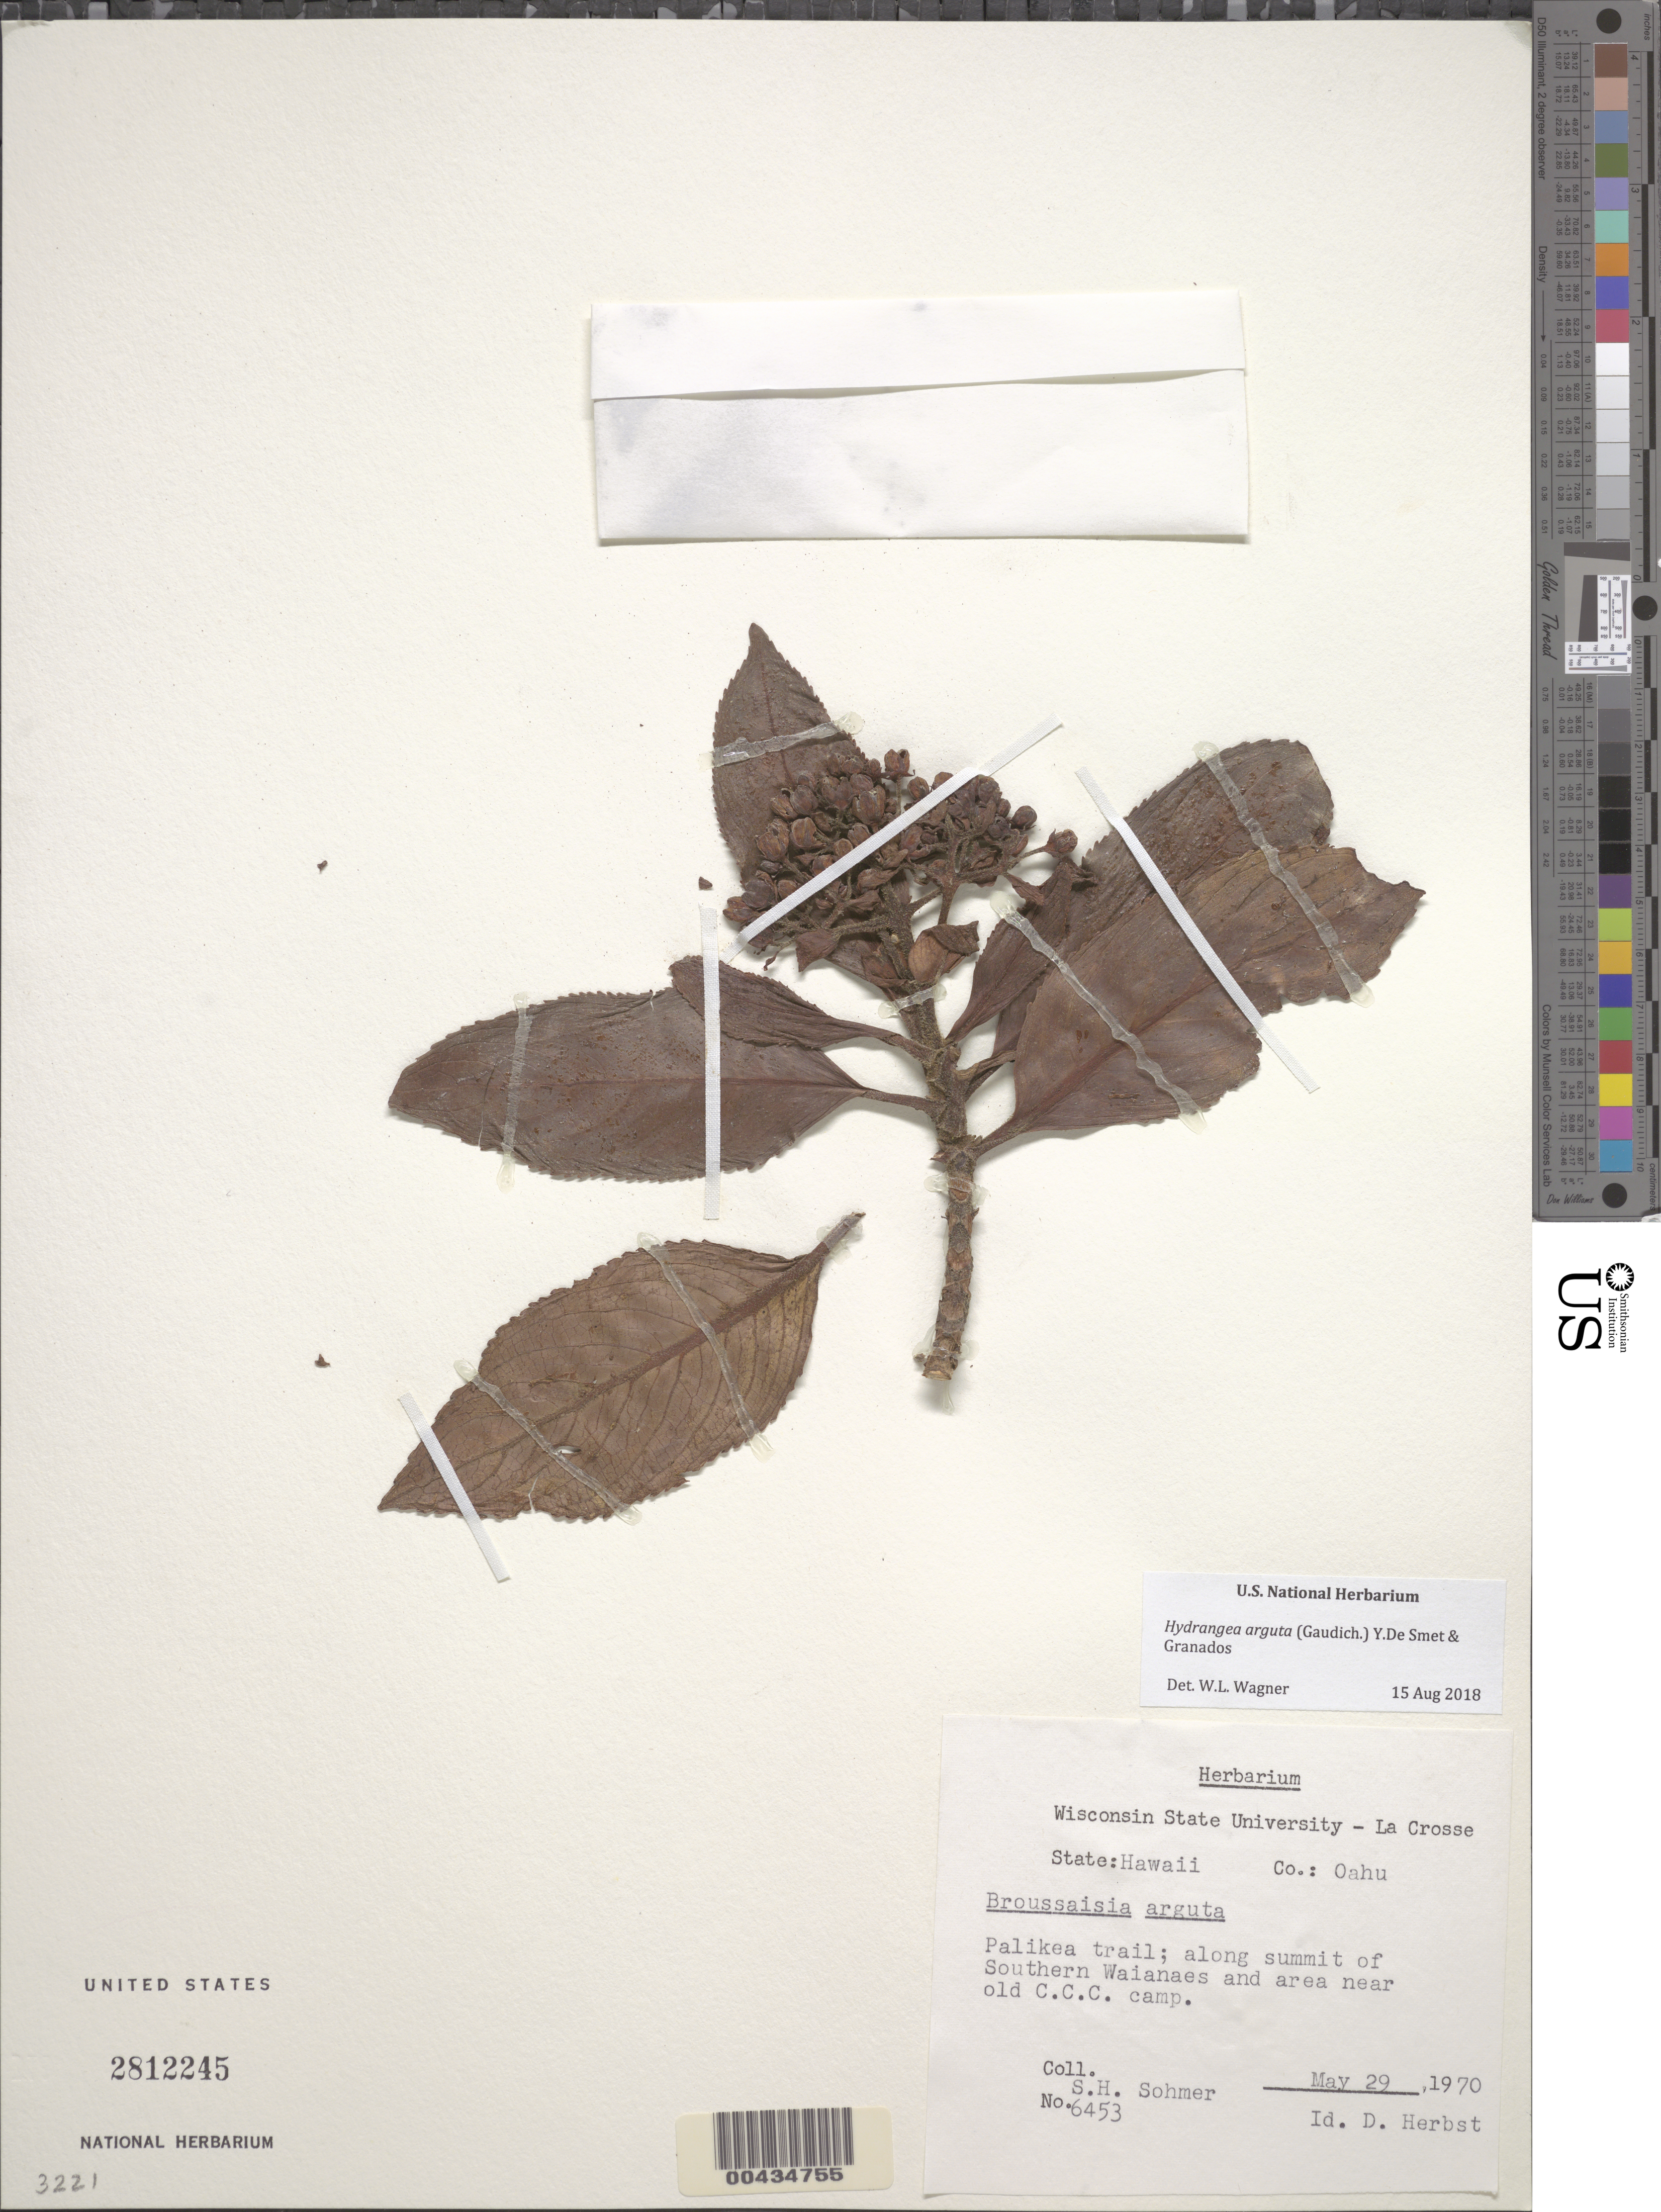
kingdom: Plantae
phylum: Tracheophyta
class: Magnoliopsida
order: Cornales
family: Hydrangeaceae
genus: Hydrangea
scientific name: Hydrangea arguta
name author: (Gaudich.) Y. De Smet & C. Granados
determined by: Wagner, W. L., (BOT), Smithsonian Institution - National Museum of Natural History (UNITED STATES)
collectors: S. H. Sohmer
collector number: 6453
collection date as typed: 29 May 1970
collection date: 1970-05-29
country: United States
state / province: Hawaii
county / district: Honolulu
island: Oahu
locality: Palikea trail; along summit of Southern Waianaes and area near old C.C.C. camp.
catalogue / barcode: US 2812245